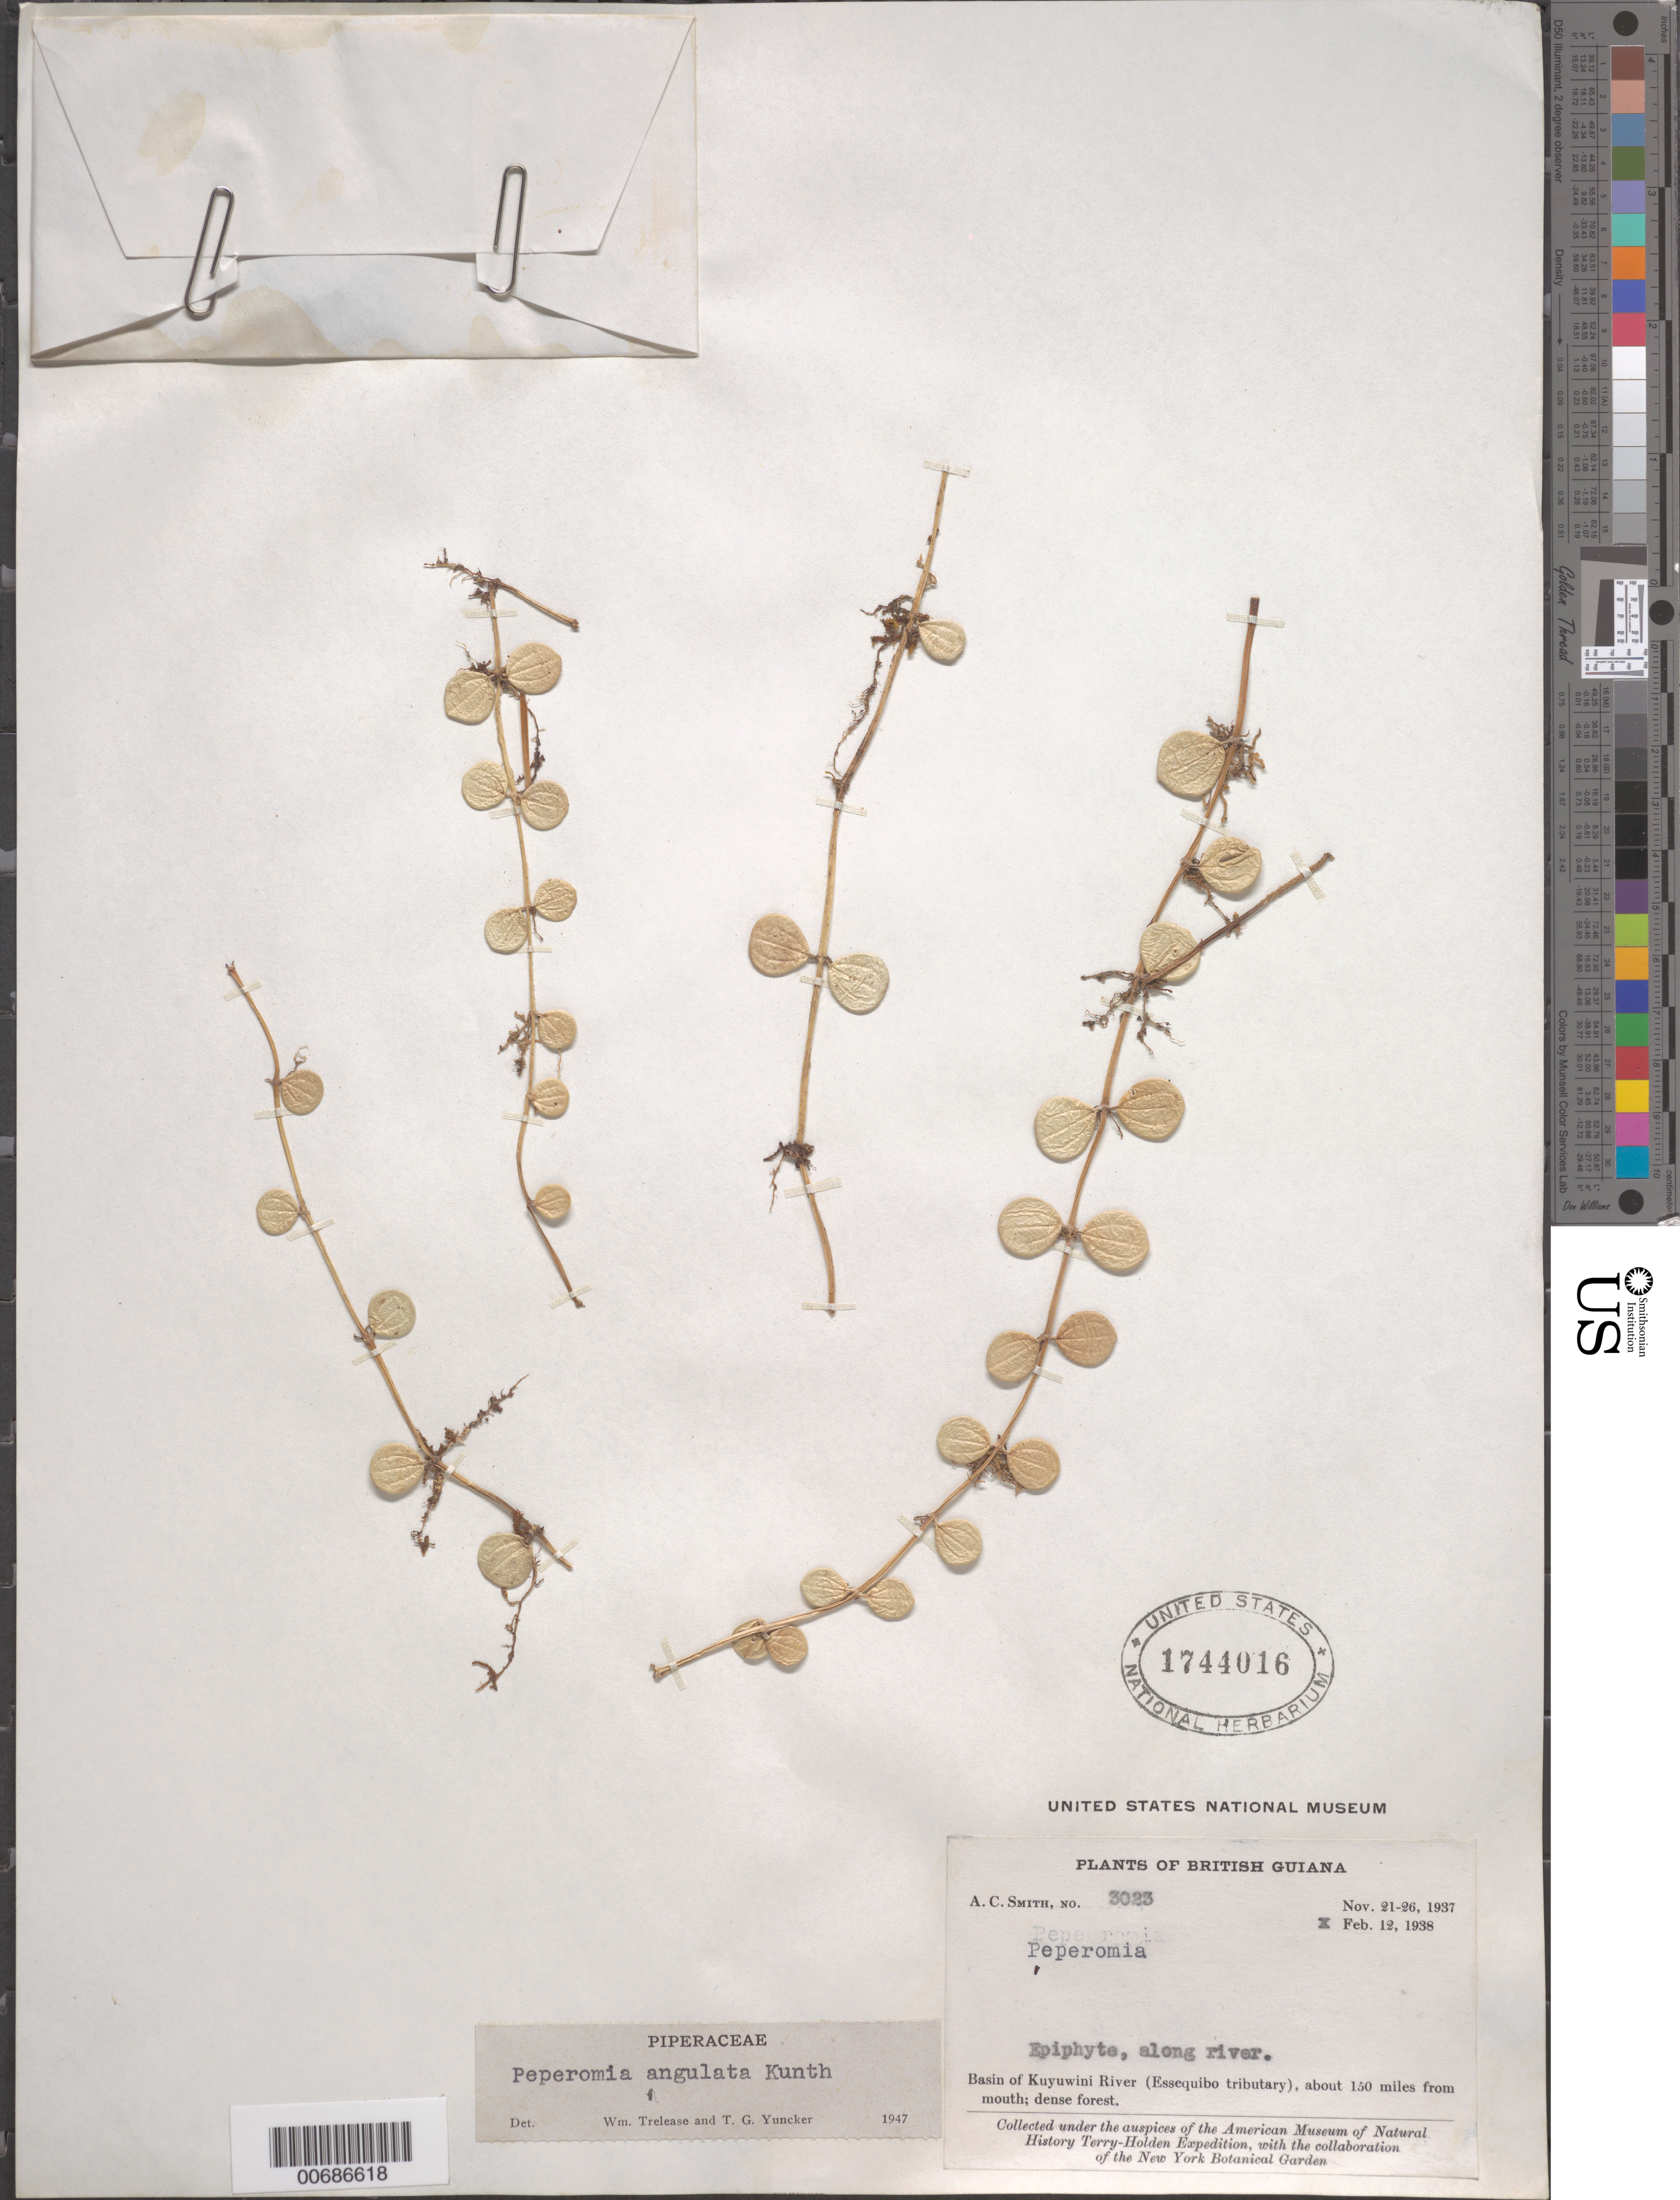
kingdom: Plantae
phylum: Tracheophyta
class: Magnoliopsida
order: Piperales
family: Piperaceae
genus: Peperomia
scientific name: Peperomia angulata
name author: Kunth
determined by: Trelease, W.; Yuncker, T. G.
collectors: A. C. Smith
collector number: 3023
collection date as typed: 12-Feb-38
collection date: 1938-02-12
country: Guyana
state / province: U. Takutu-U. Essequibo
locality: Kuyuwini River Basin (Essequibo River tributary), about 150 mi. from mouth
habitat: Dense forest, along river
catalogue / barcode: US 1744016